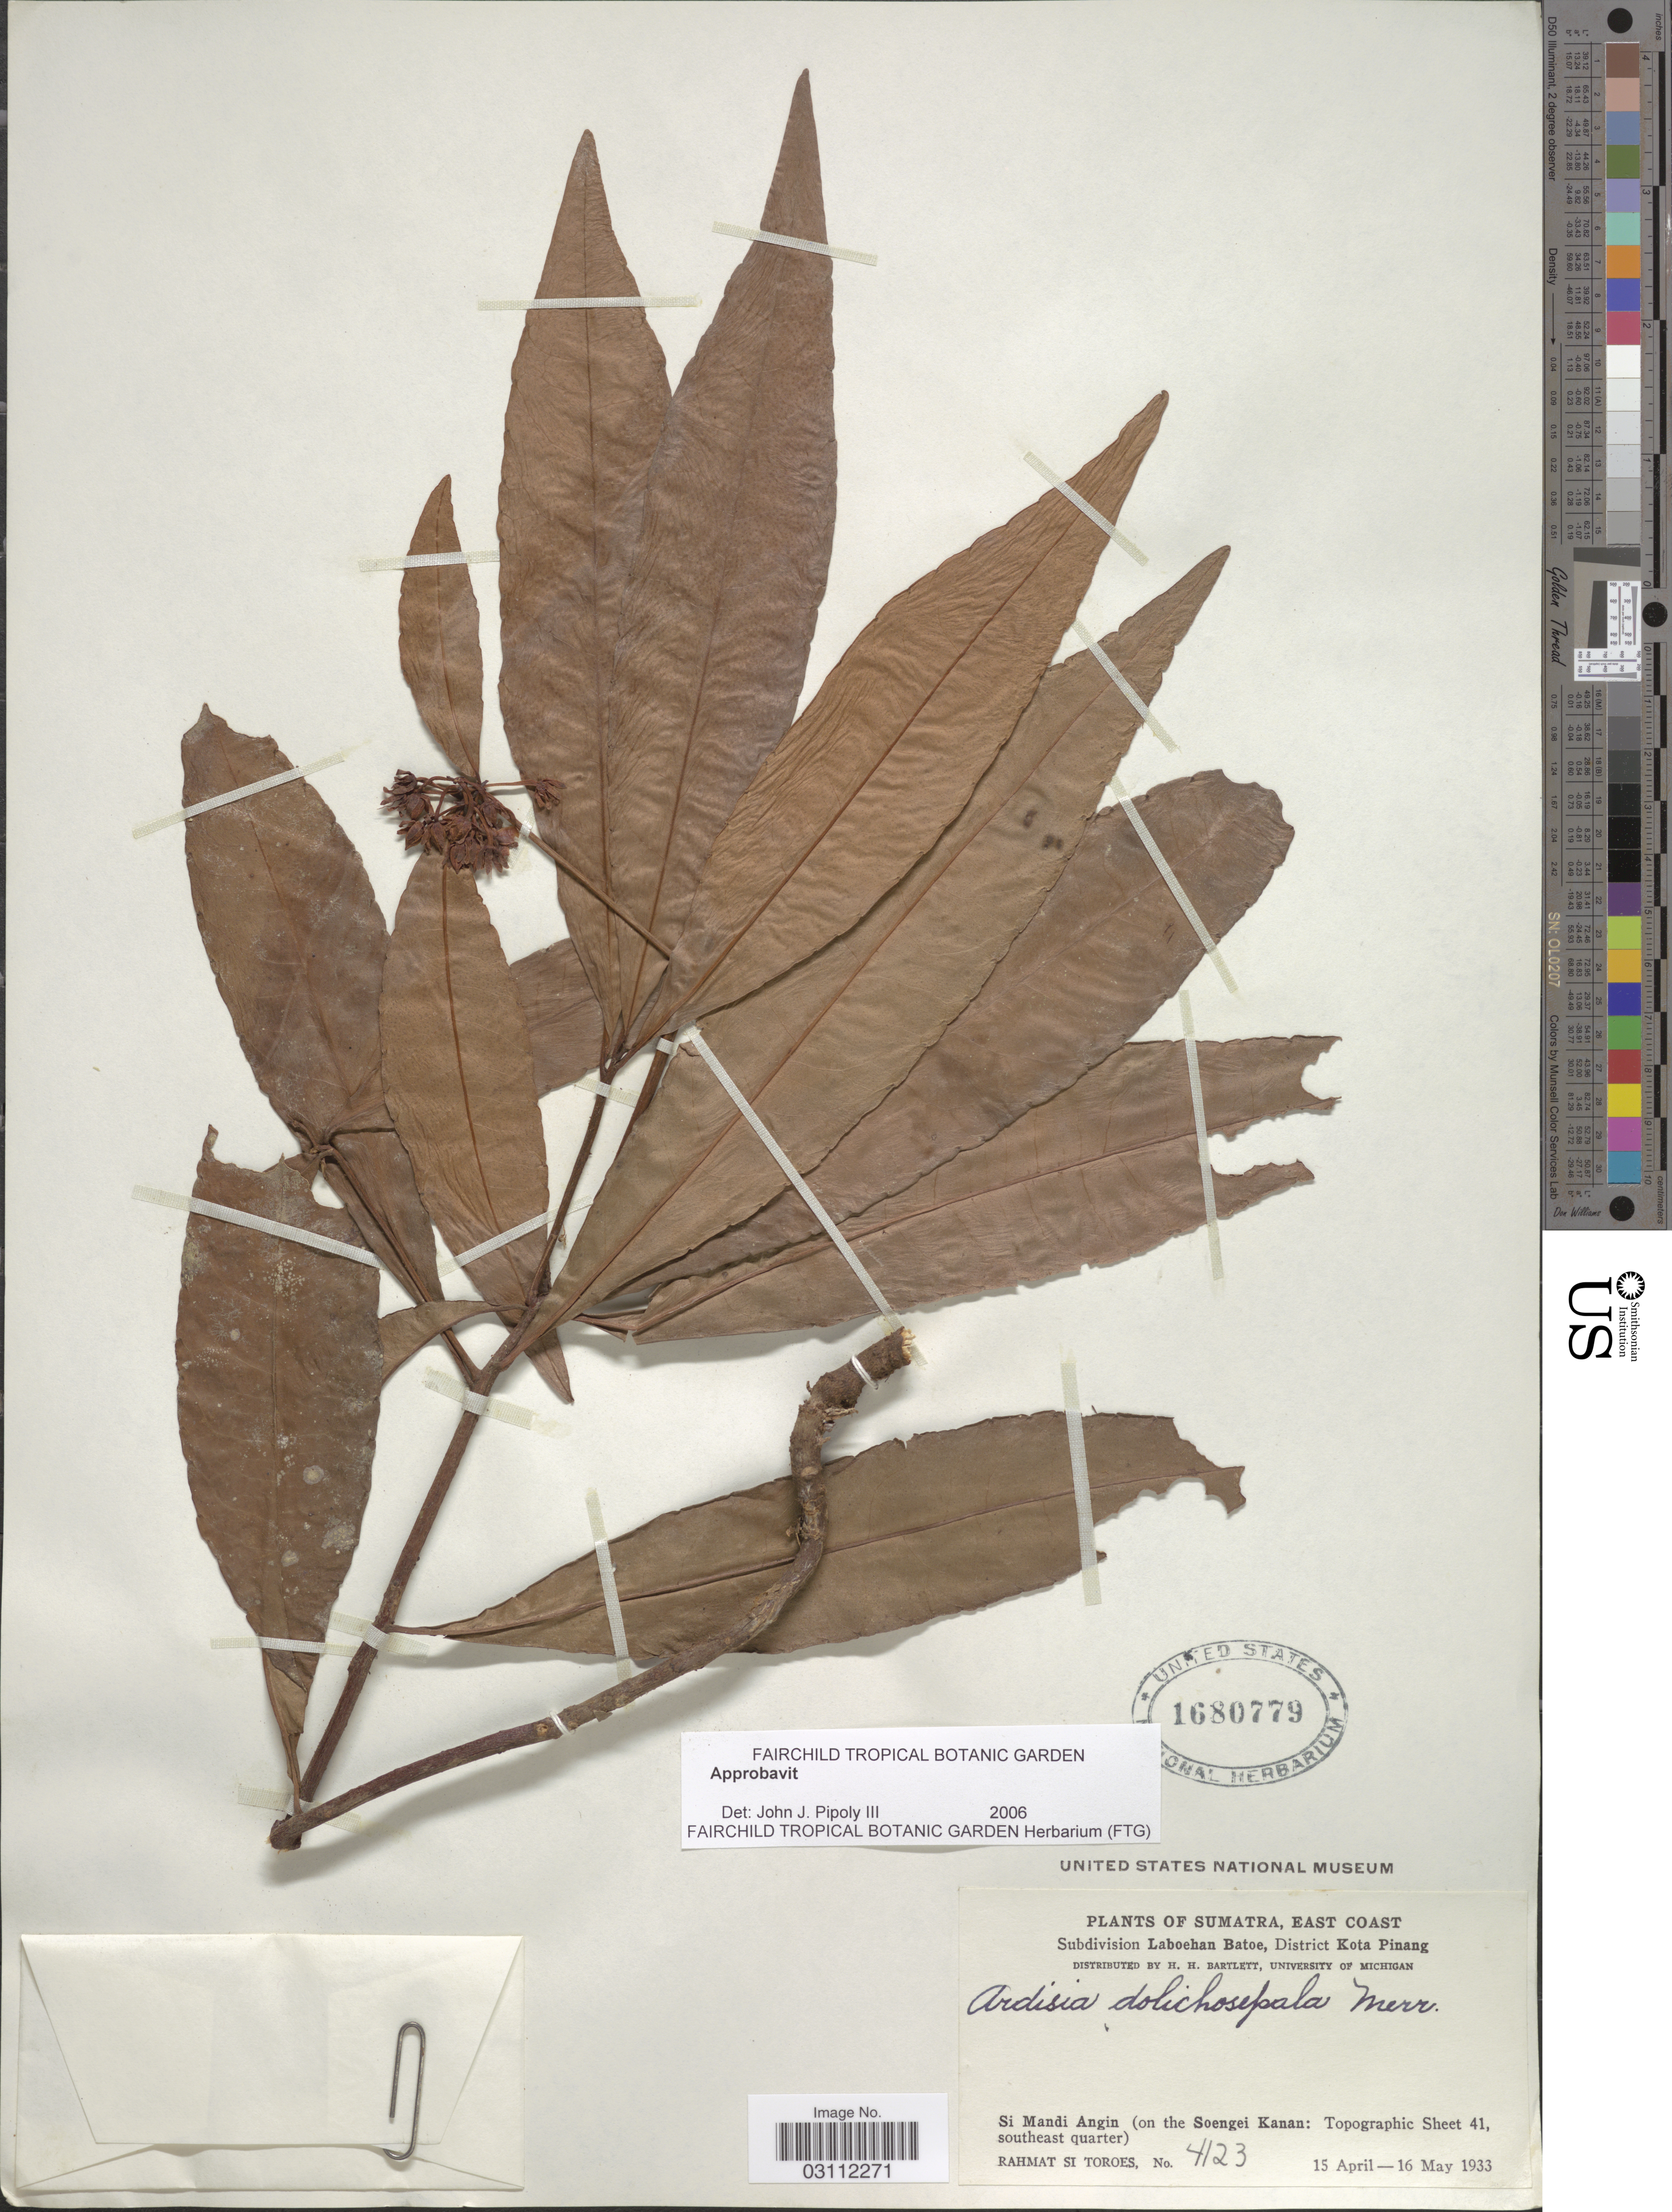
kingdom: Plantae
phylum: Tracheophyta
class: Magnoliopsida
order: Ericales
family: Primulaceae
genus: Ardisia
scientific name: Ardisia dolichosepala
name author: Merr.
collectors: Rahmat Si Boeea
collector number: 4123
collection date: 1933-04-15/1933-05-16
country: Indonesia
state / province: Sumatra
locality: East Coast. Subdivision Laboehan Batoe, District Kota Pinang. Si Mandi Angin (on the Soengei Kanan: Topographic Sheet 41, southeast quarter).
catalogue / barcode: US 1680779